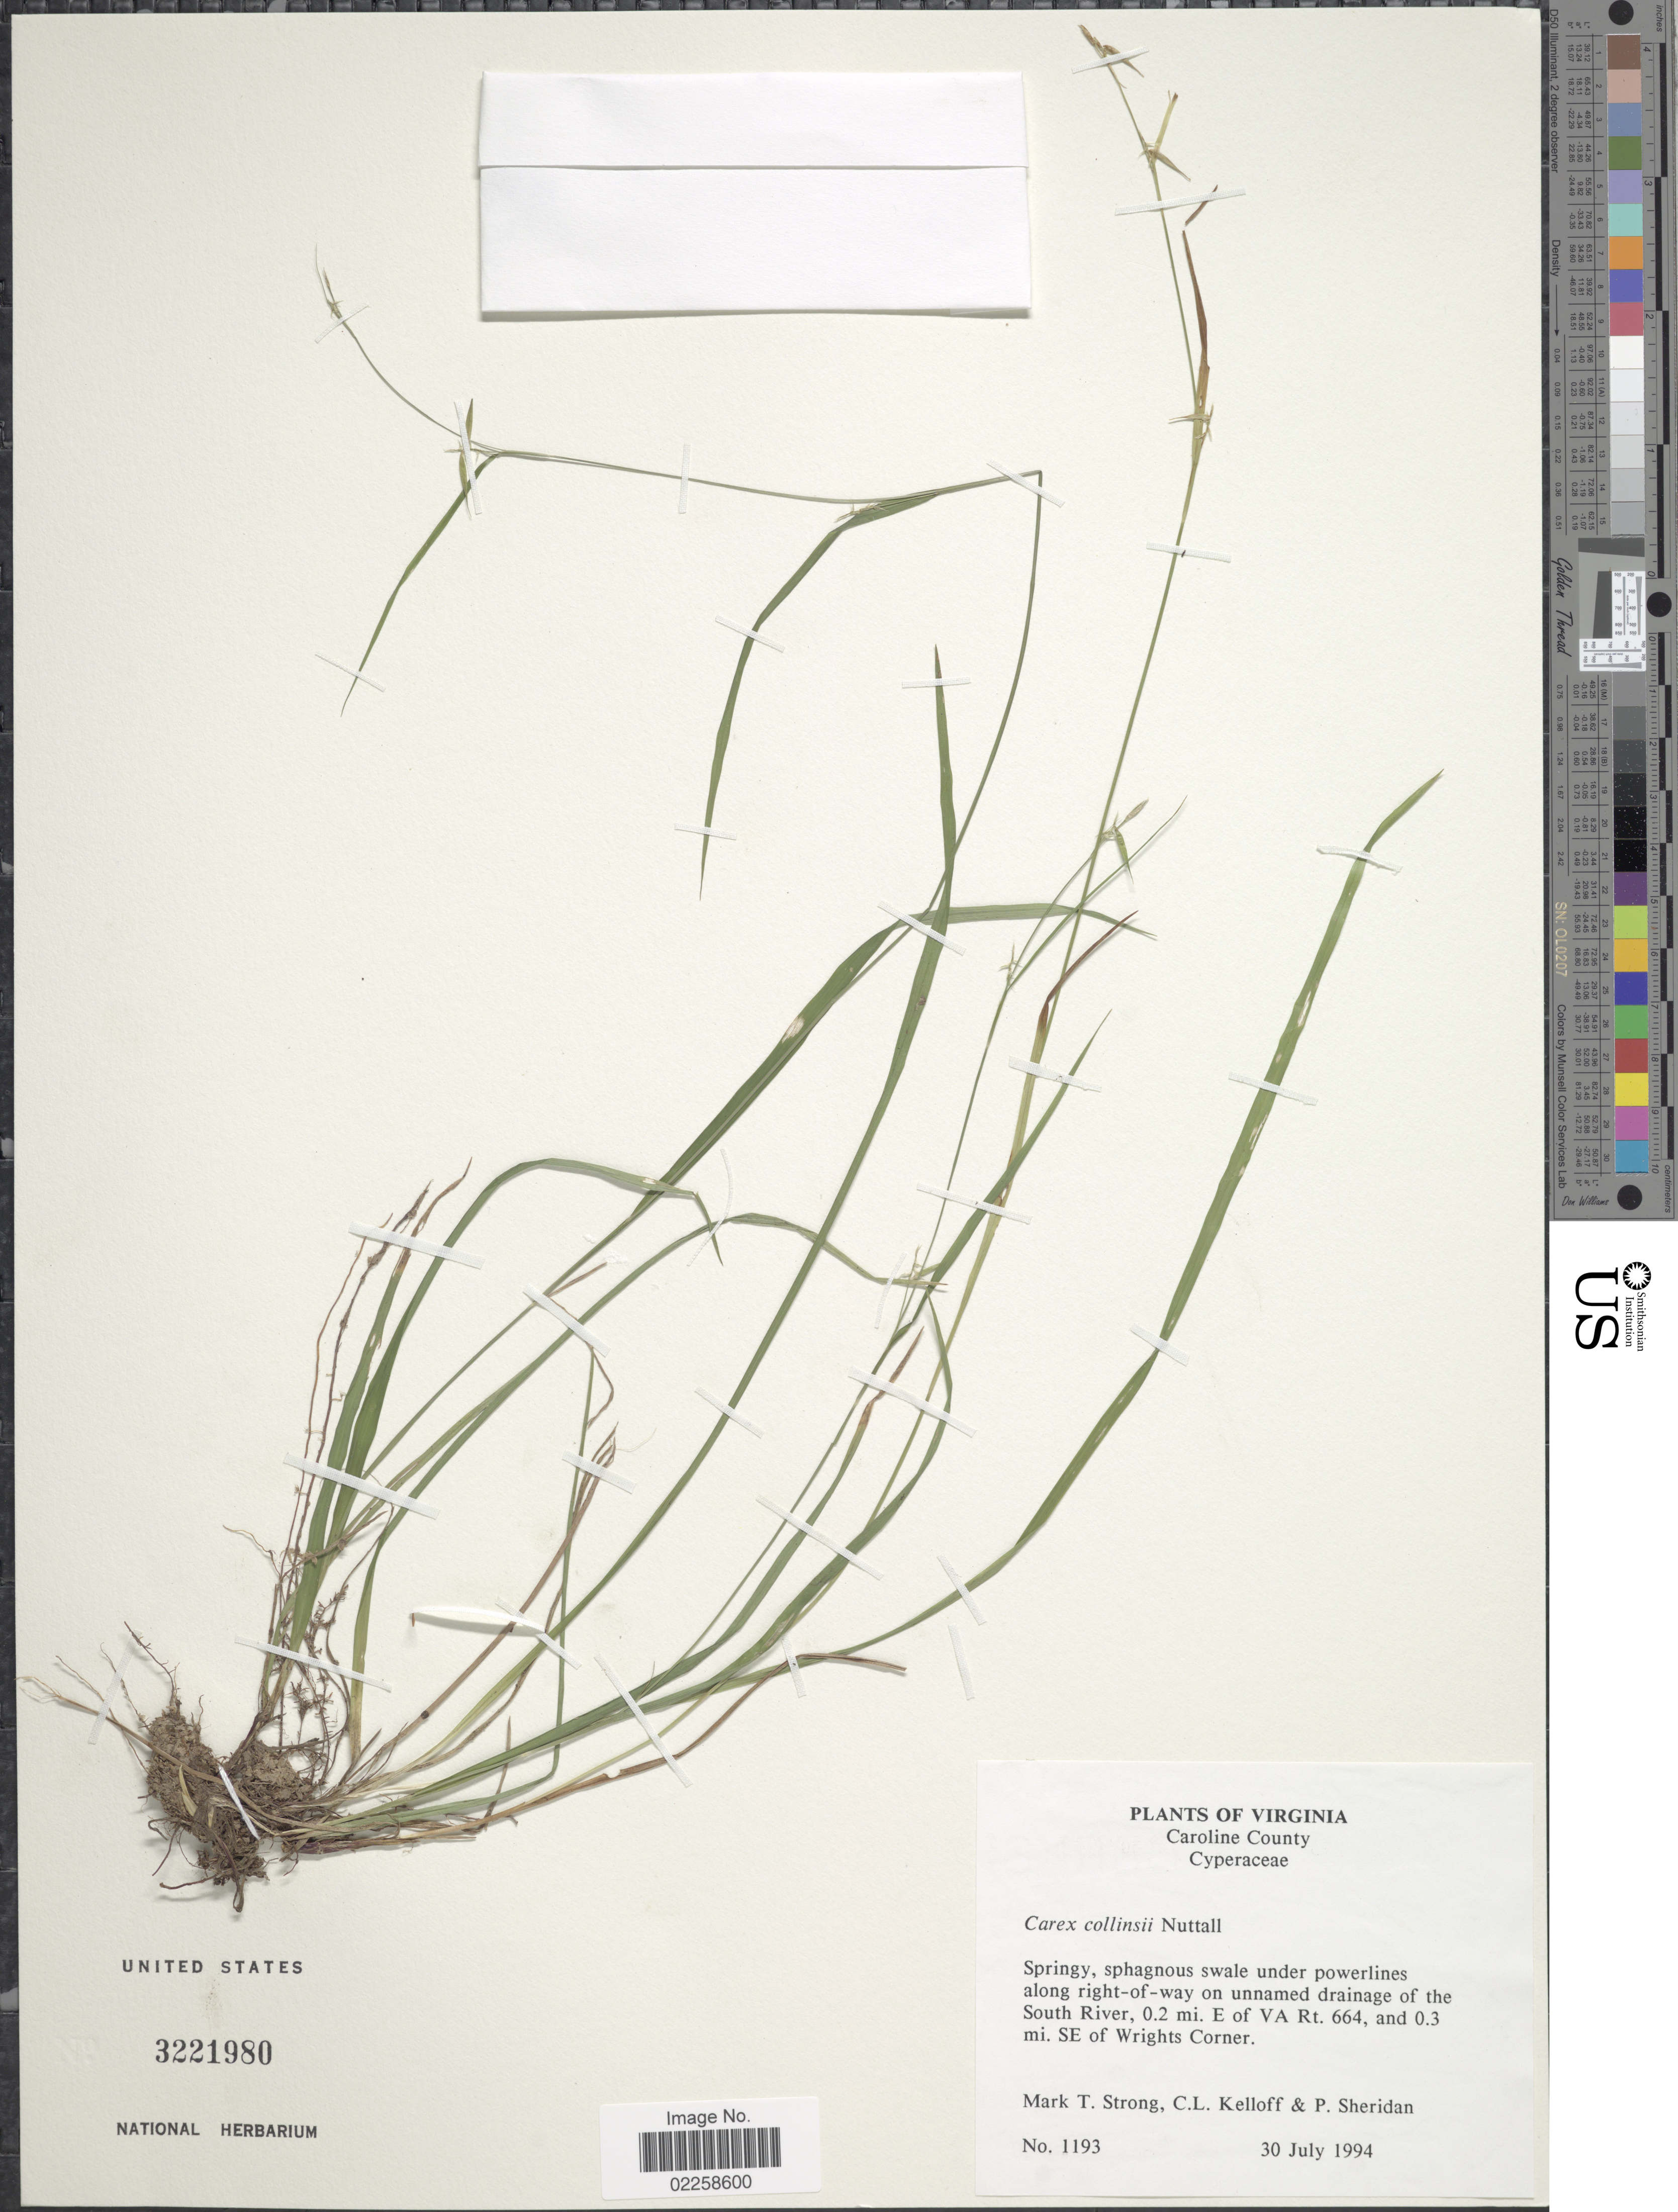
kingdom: Plantae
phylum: Tracheophyta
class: Liliopsida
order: Poales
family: Cyperaceae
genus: Carex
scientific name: Carex collinsii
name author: Nutt.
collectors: M. T. Strong, C. L. Kelloff & P. Sheridan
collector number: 1193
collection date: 1994-07-30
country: United States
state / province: Virginia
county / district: Caroline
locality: Caroline County. Springy, sphagnous swale under powerlines along right-of-way on unnamed drainage of the South River, 0.2 mi. E of VA Rt. 664, and 0.3 mi. SE of Wrights Corner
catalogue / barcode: US 3221980